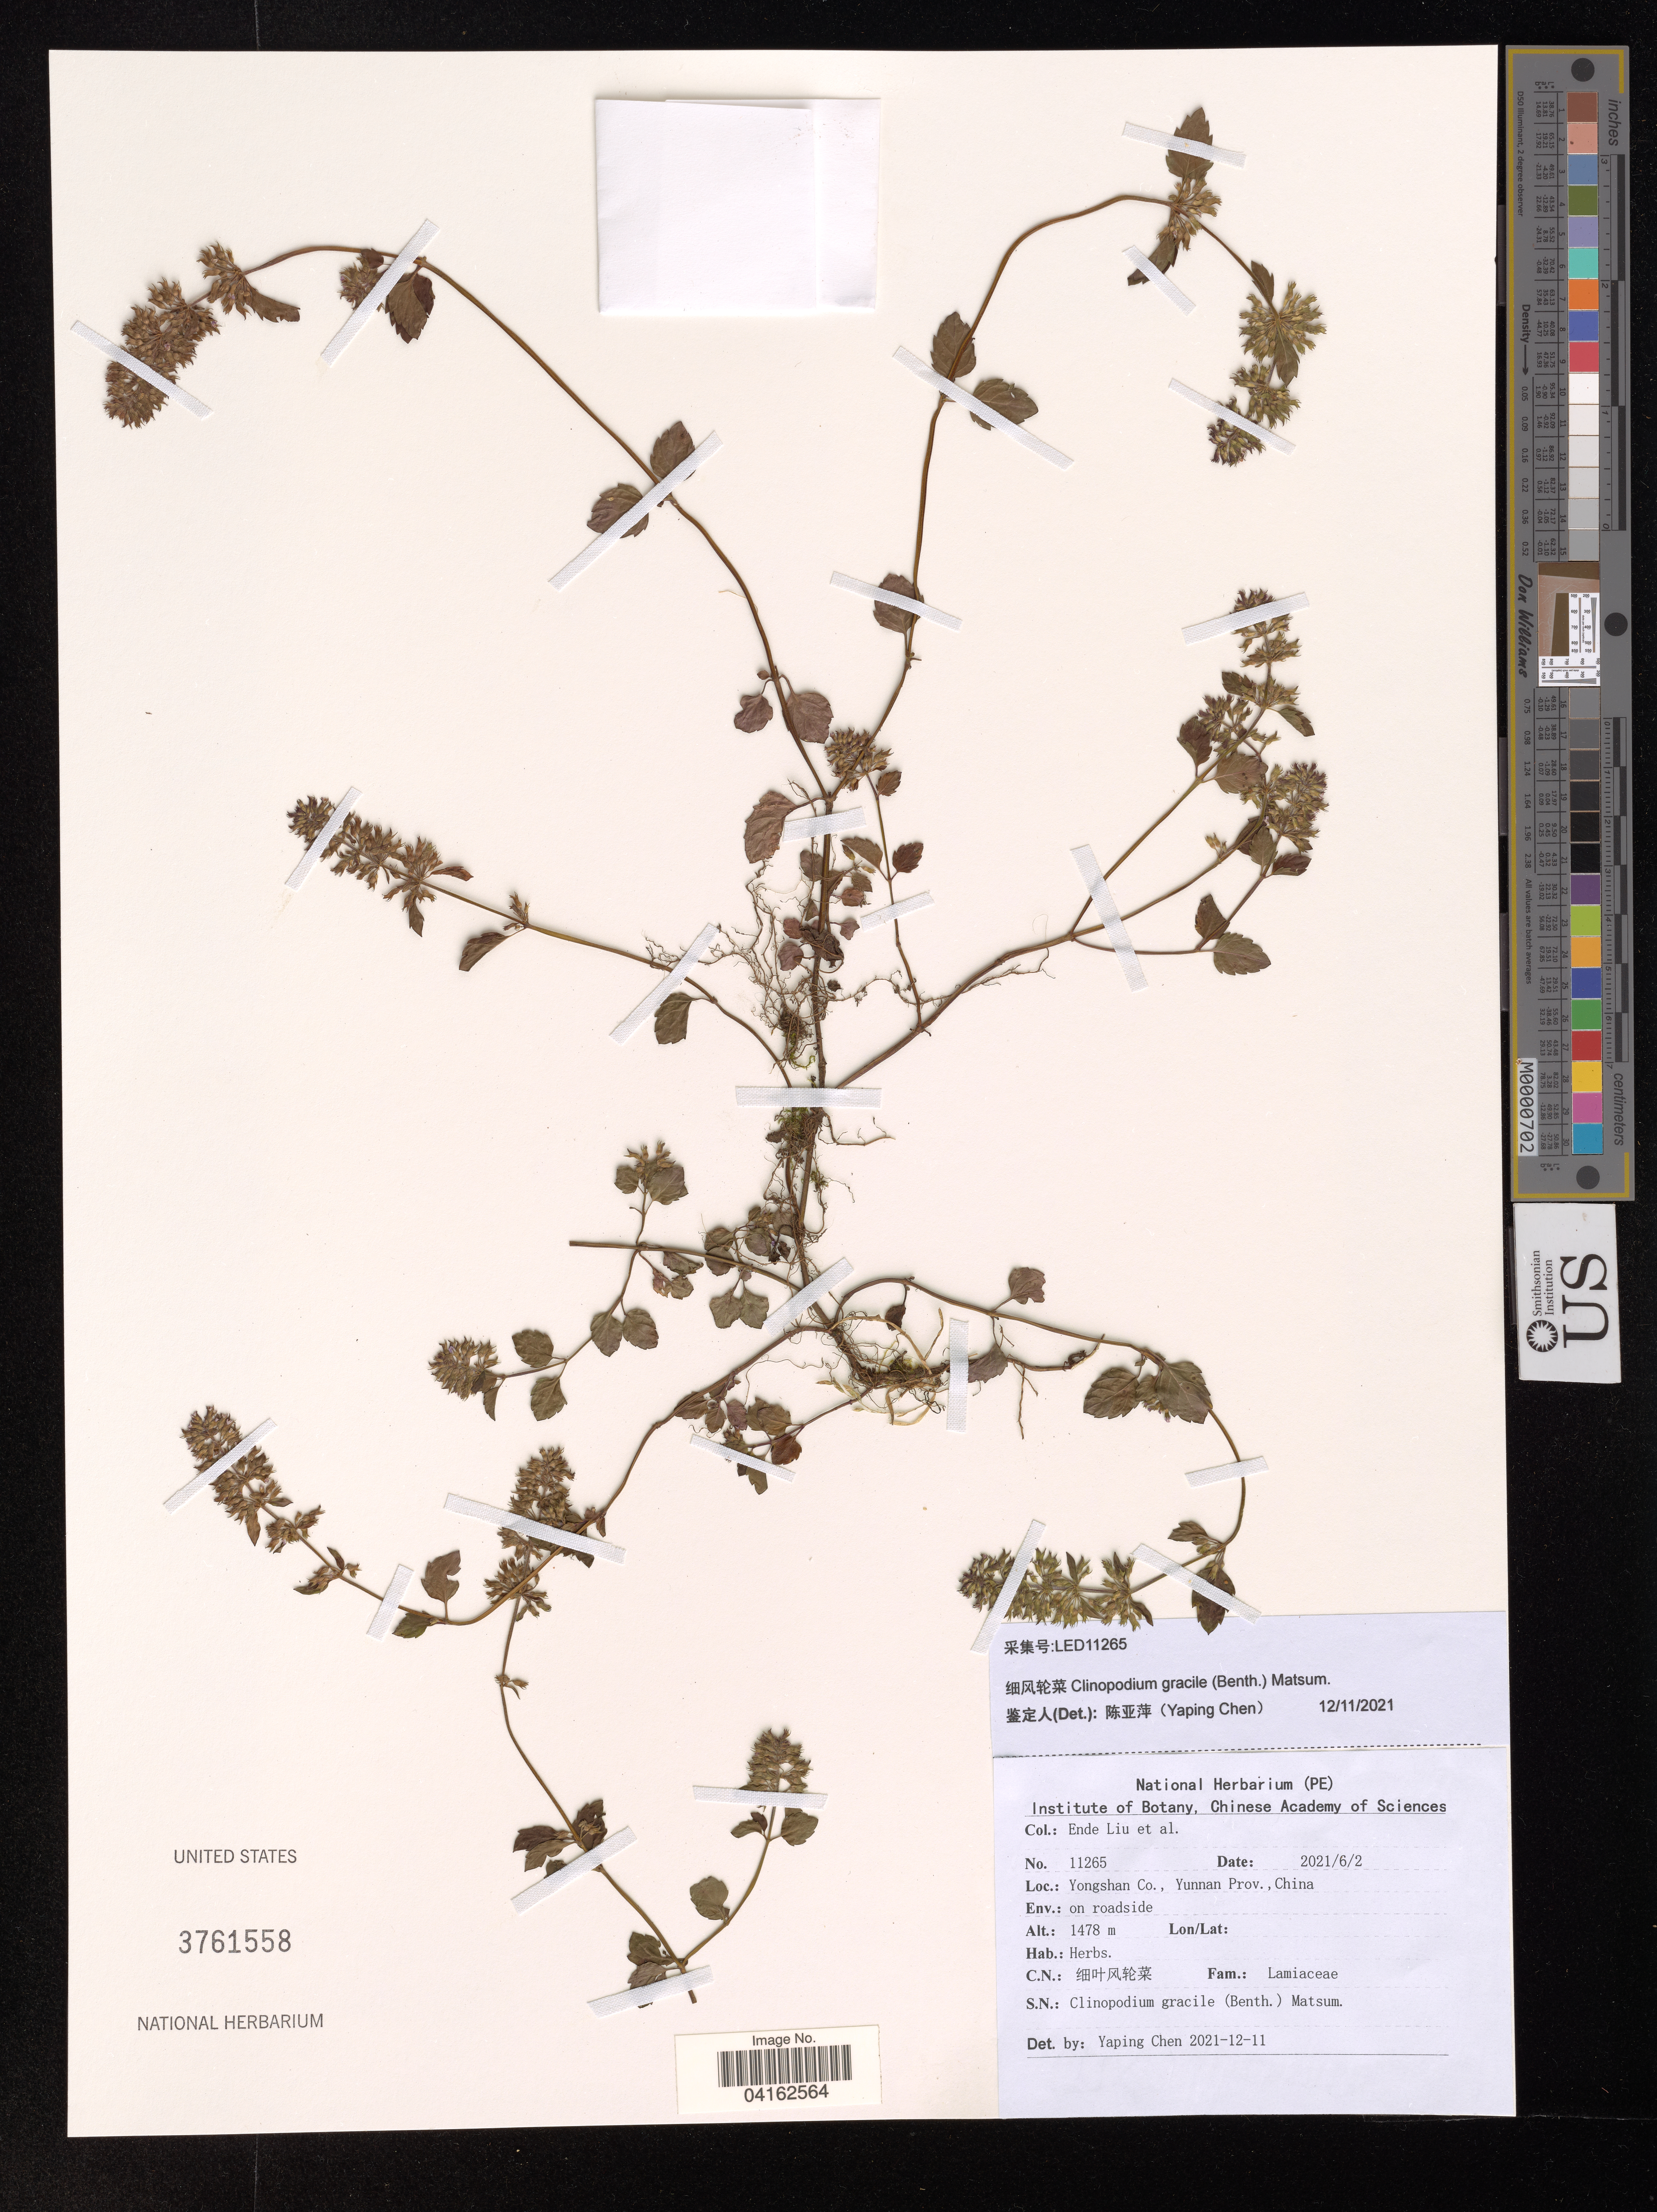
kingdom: Plantae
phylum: Tracheophyta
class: Magnoliopsida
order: Lamiales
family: Lamiaceae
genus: Clinopodium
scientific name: Clinopodium gracile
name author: (Benth.) Kuntze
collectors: E. Liu & et al.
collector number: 11265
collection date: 2021-06-02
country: China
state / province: Yunnan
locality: Yongshan Co.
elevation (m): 1478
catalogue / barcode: US 3761558